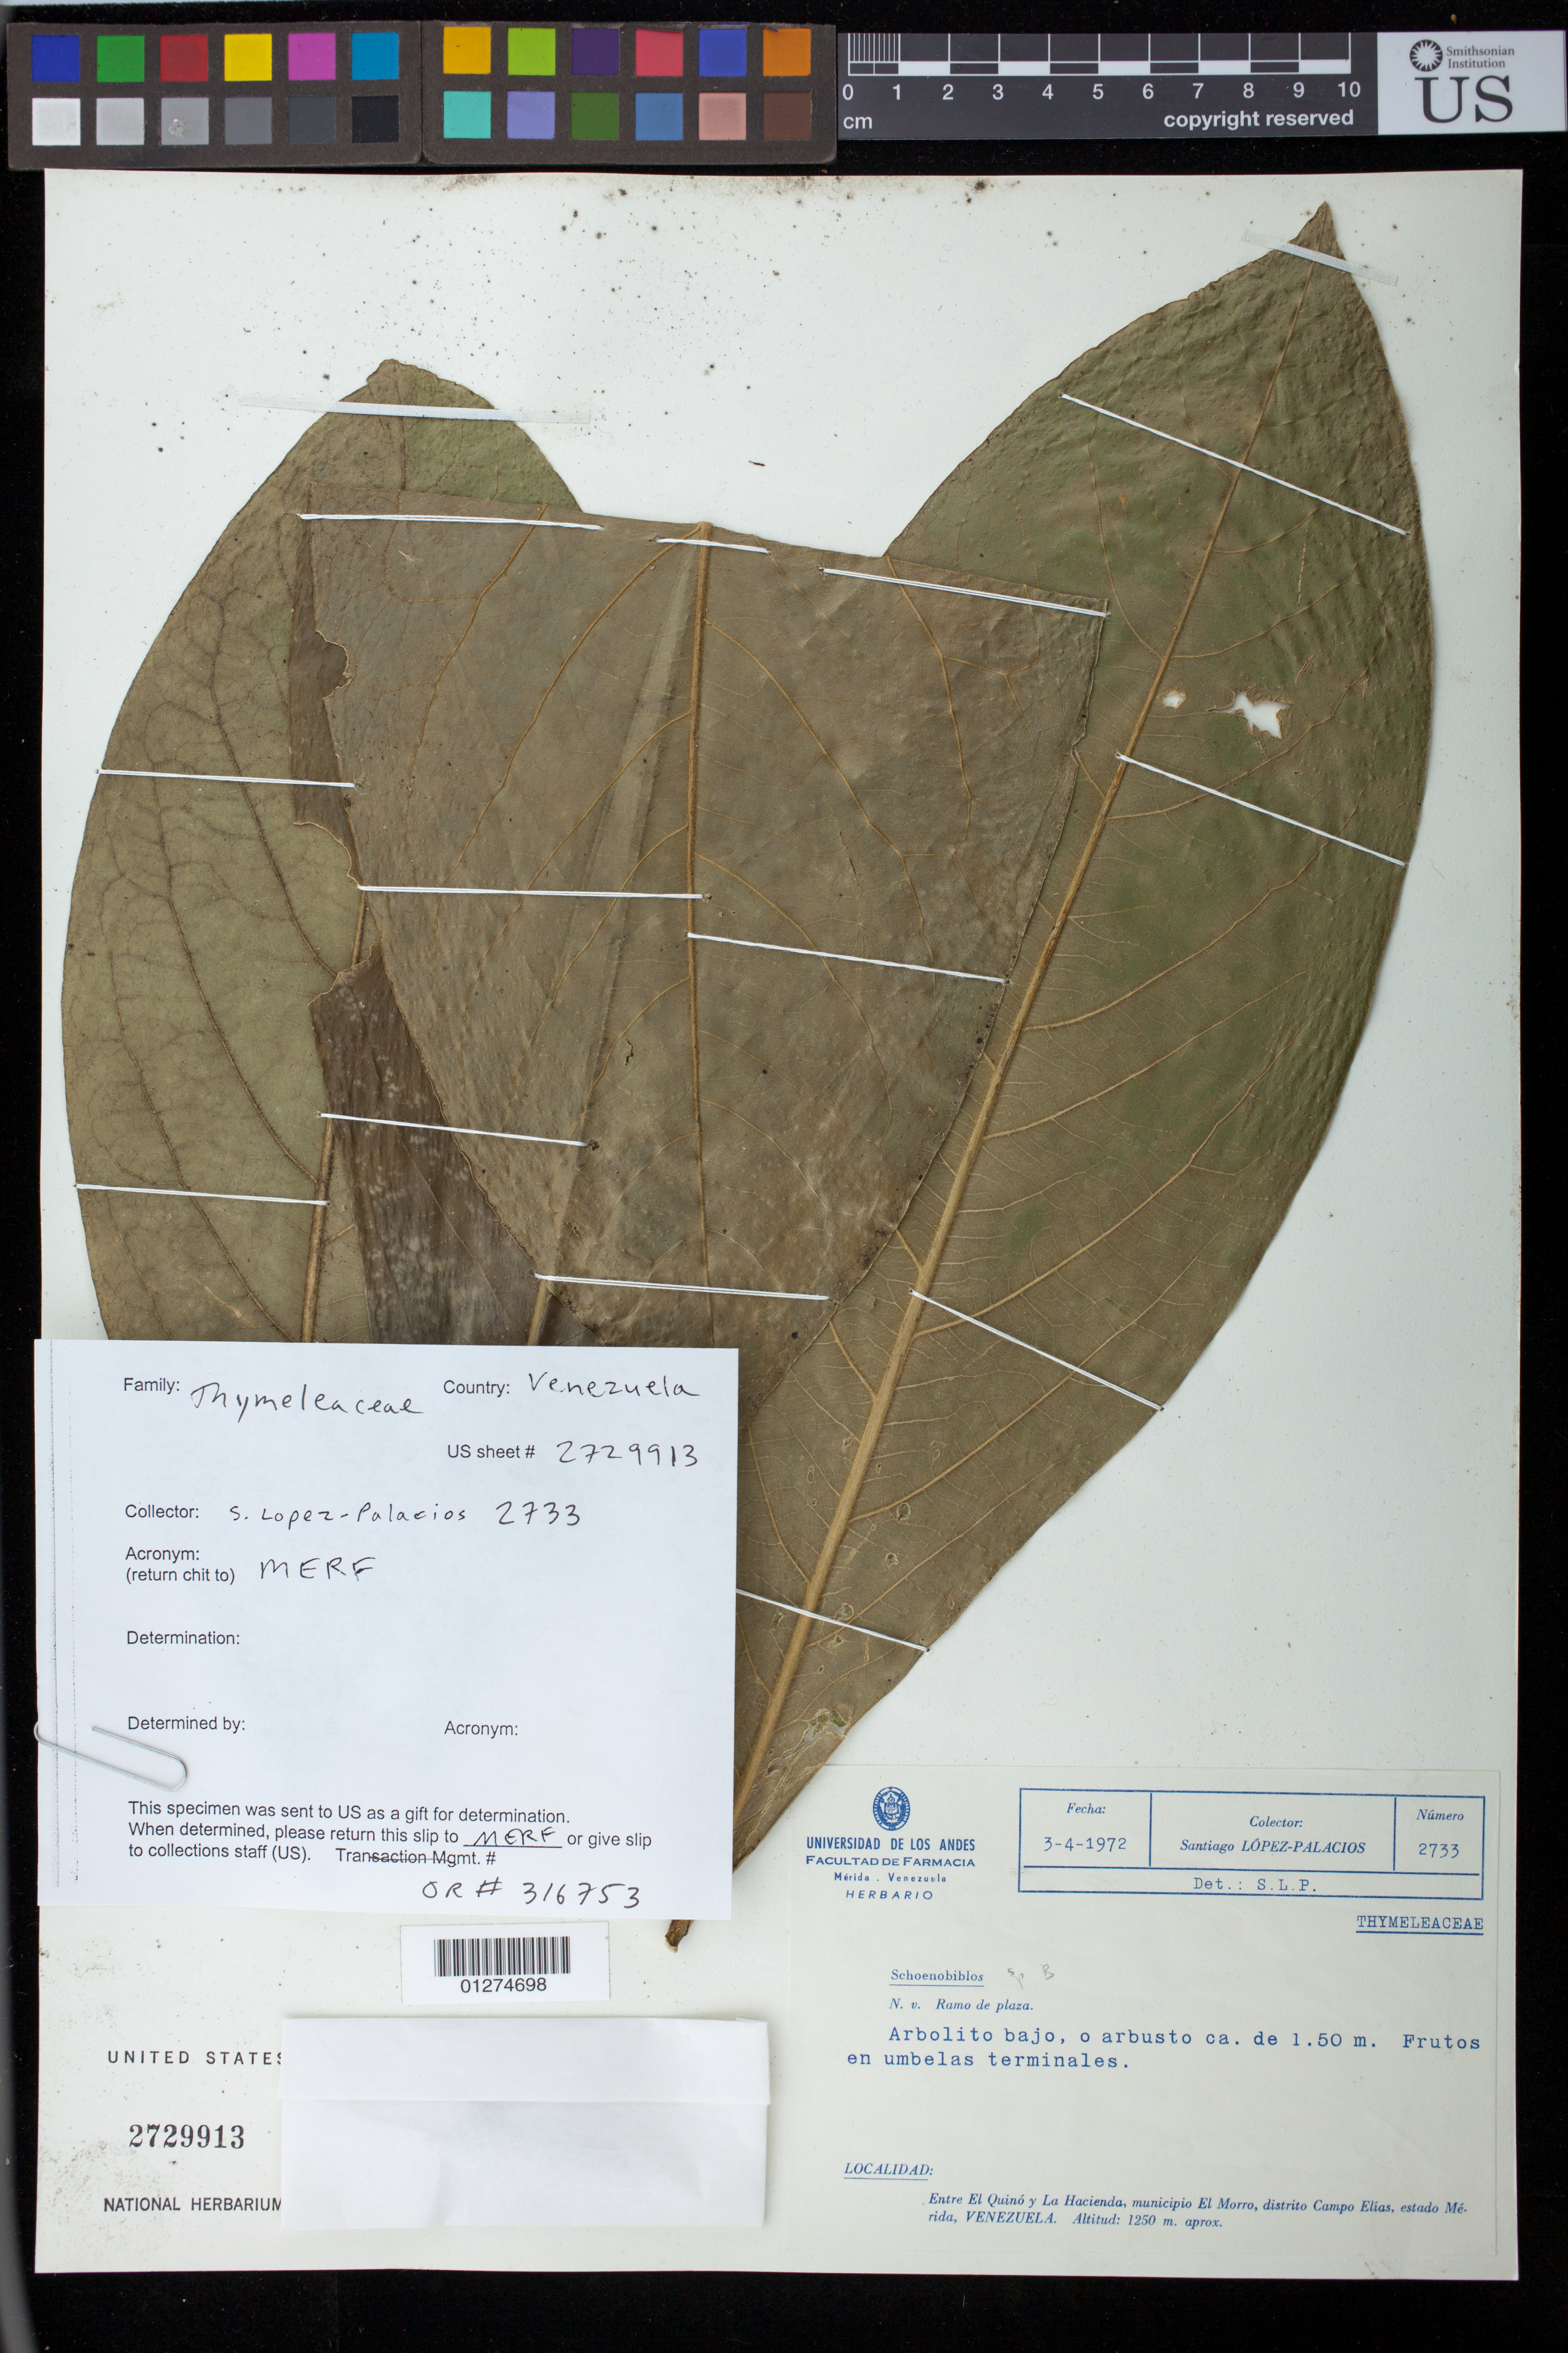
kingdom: Plantae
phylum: Tracheophyta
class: Magnoliopsida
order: Malvales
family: Thymelaeaceae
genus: Schoenobiblus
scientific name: Schoenobiblus sp.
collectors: S. López-Palacios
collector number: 2733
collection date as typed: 2 Mar 1972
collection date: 1972-03-04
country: Venezuela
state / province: Mérida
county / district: Campo Elías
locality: El Quinó, Mpio. El Morro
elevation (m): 1250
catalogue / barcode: US 2729913